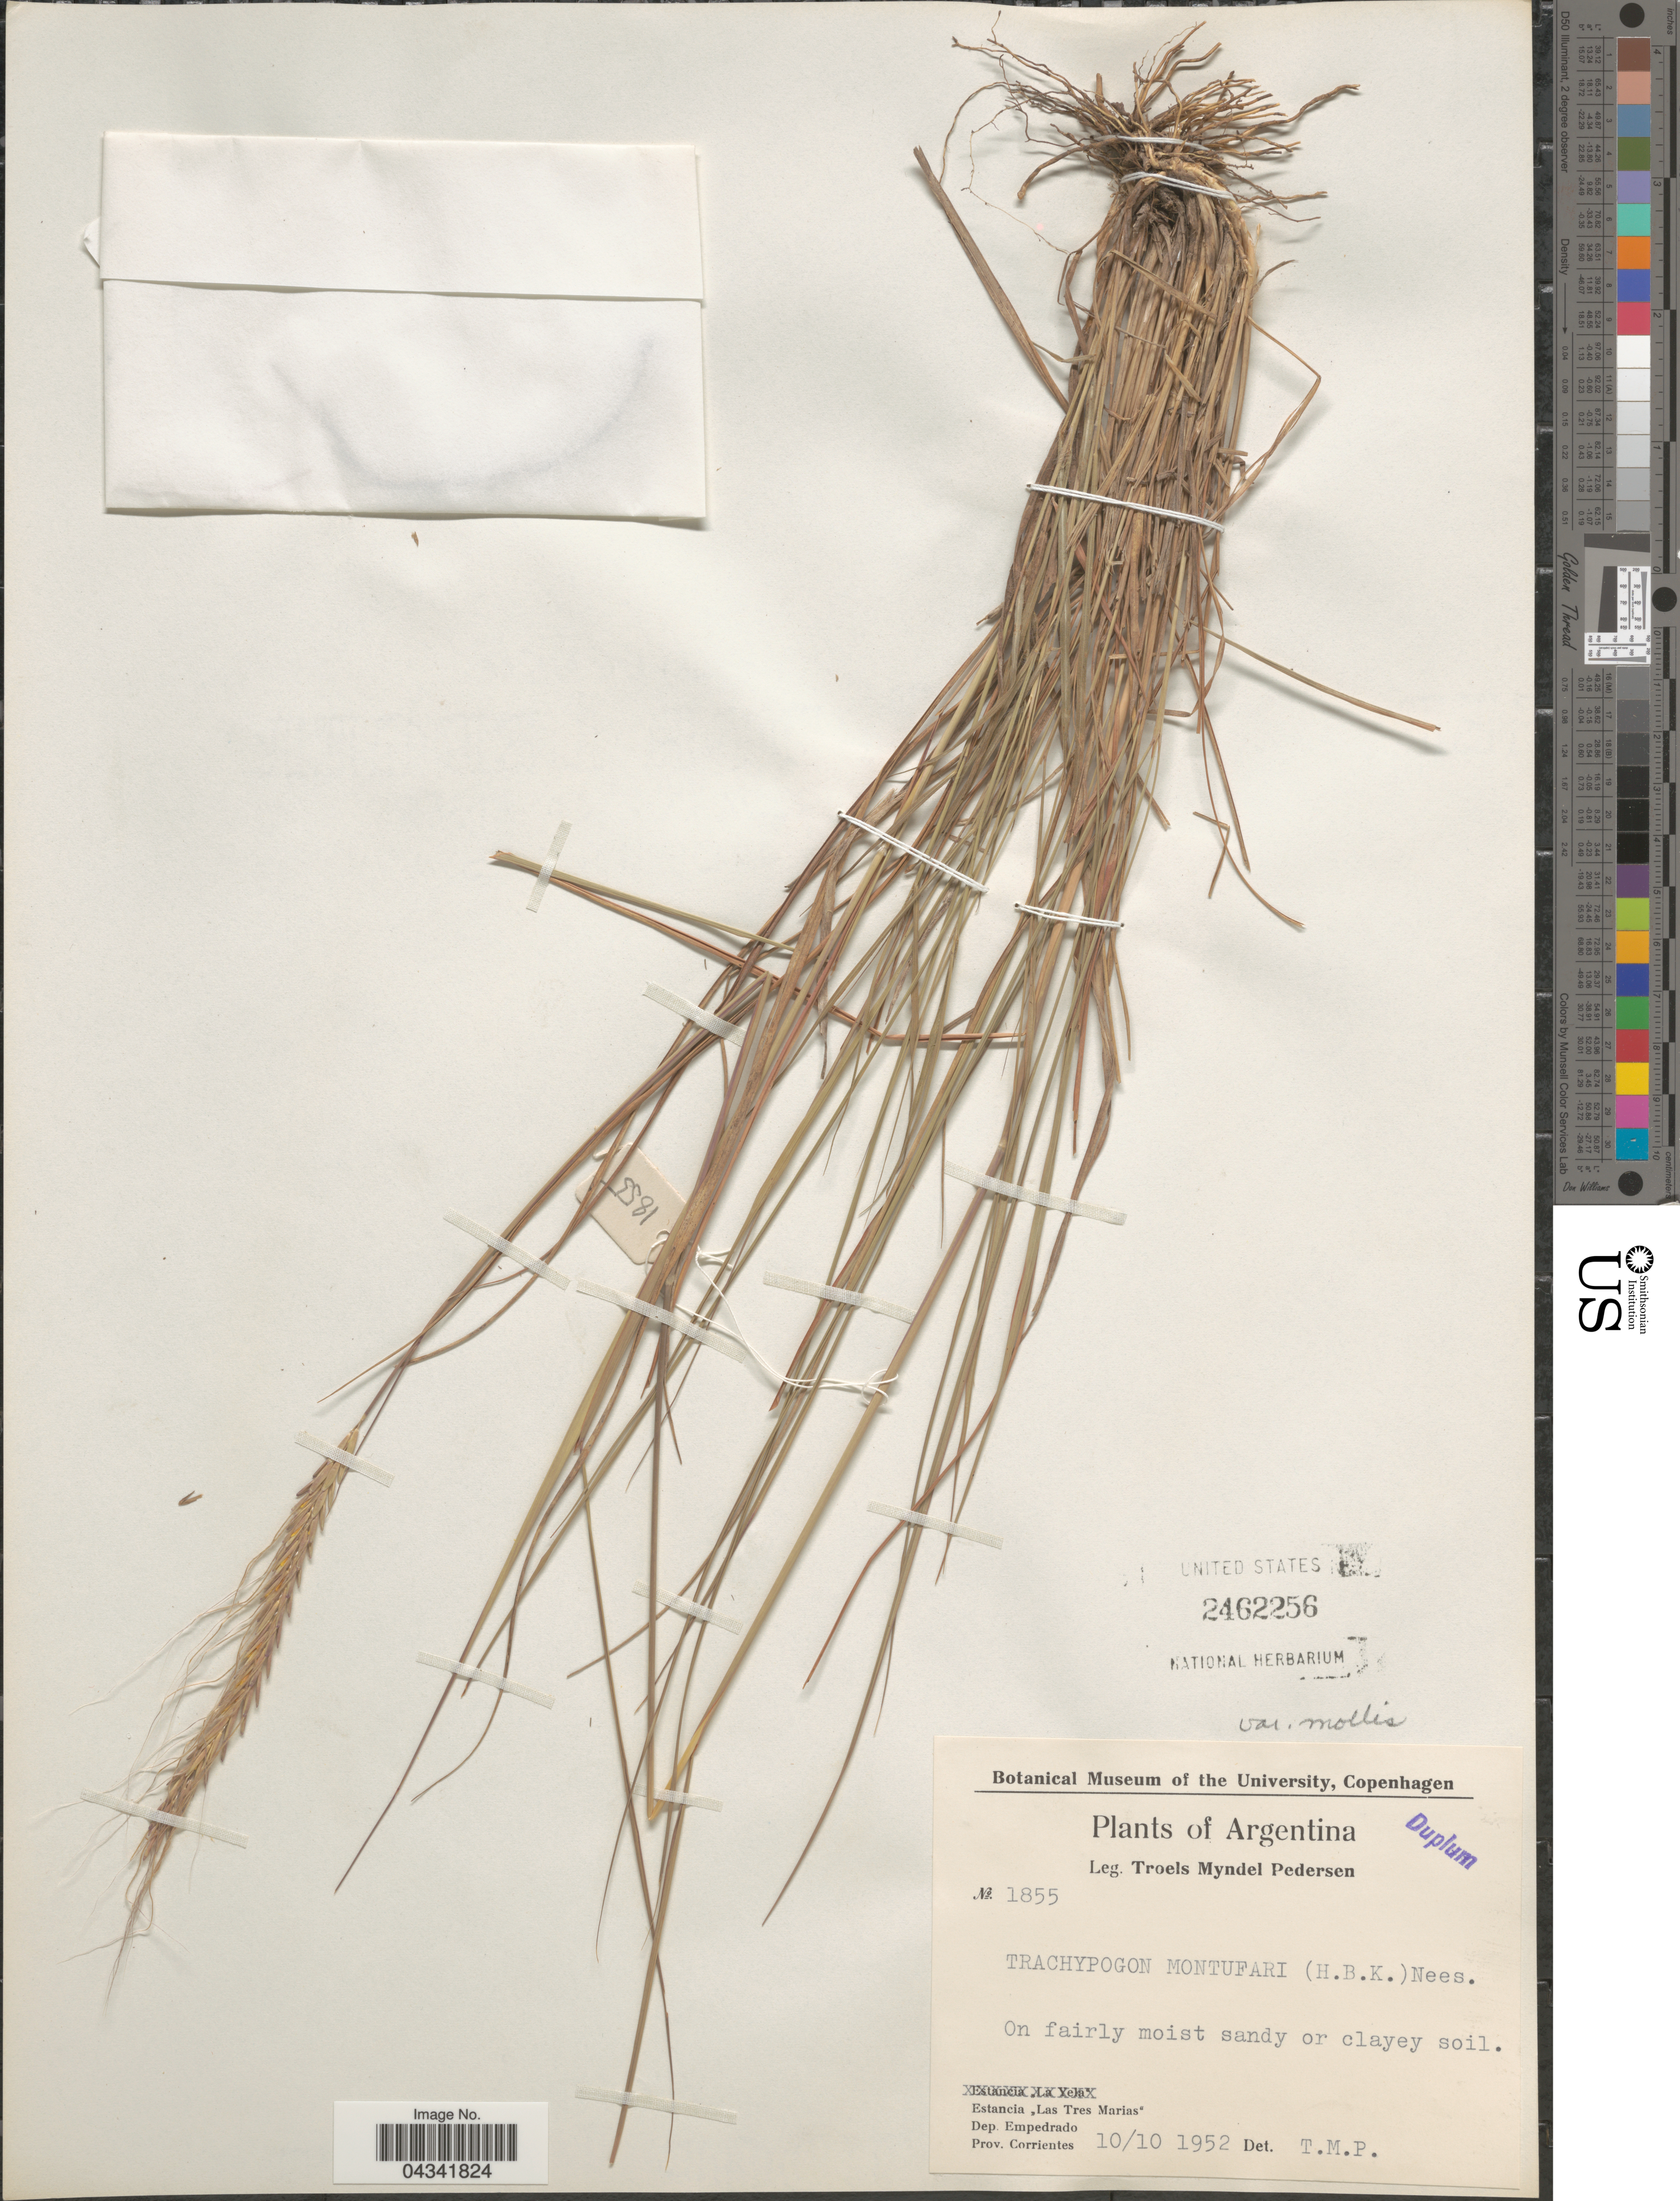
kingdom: Plantae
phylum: Tracheophyta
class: Liliopsida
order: Poales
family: Poaceae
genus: Trachypogon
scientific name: Trachypogon spicatus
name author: (L. f.) Kuntze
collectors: T. Pederson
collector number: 1855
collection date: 1952-10-10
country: Argentina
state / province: Corrientes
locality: Estancia "Las Tres Marias". Dep. Empedrado.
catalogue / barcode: US 2462256